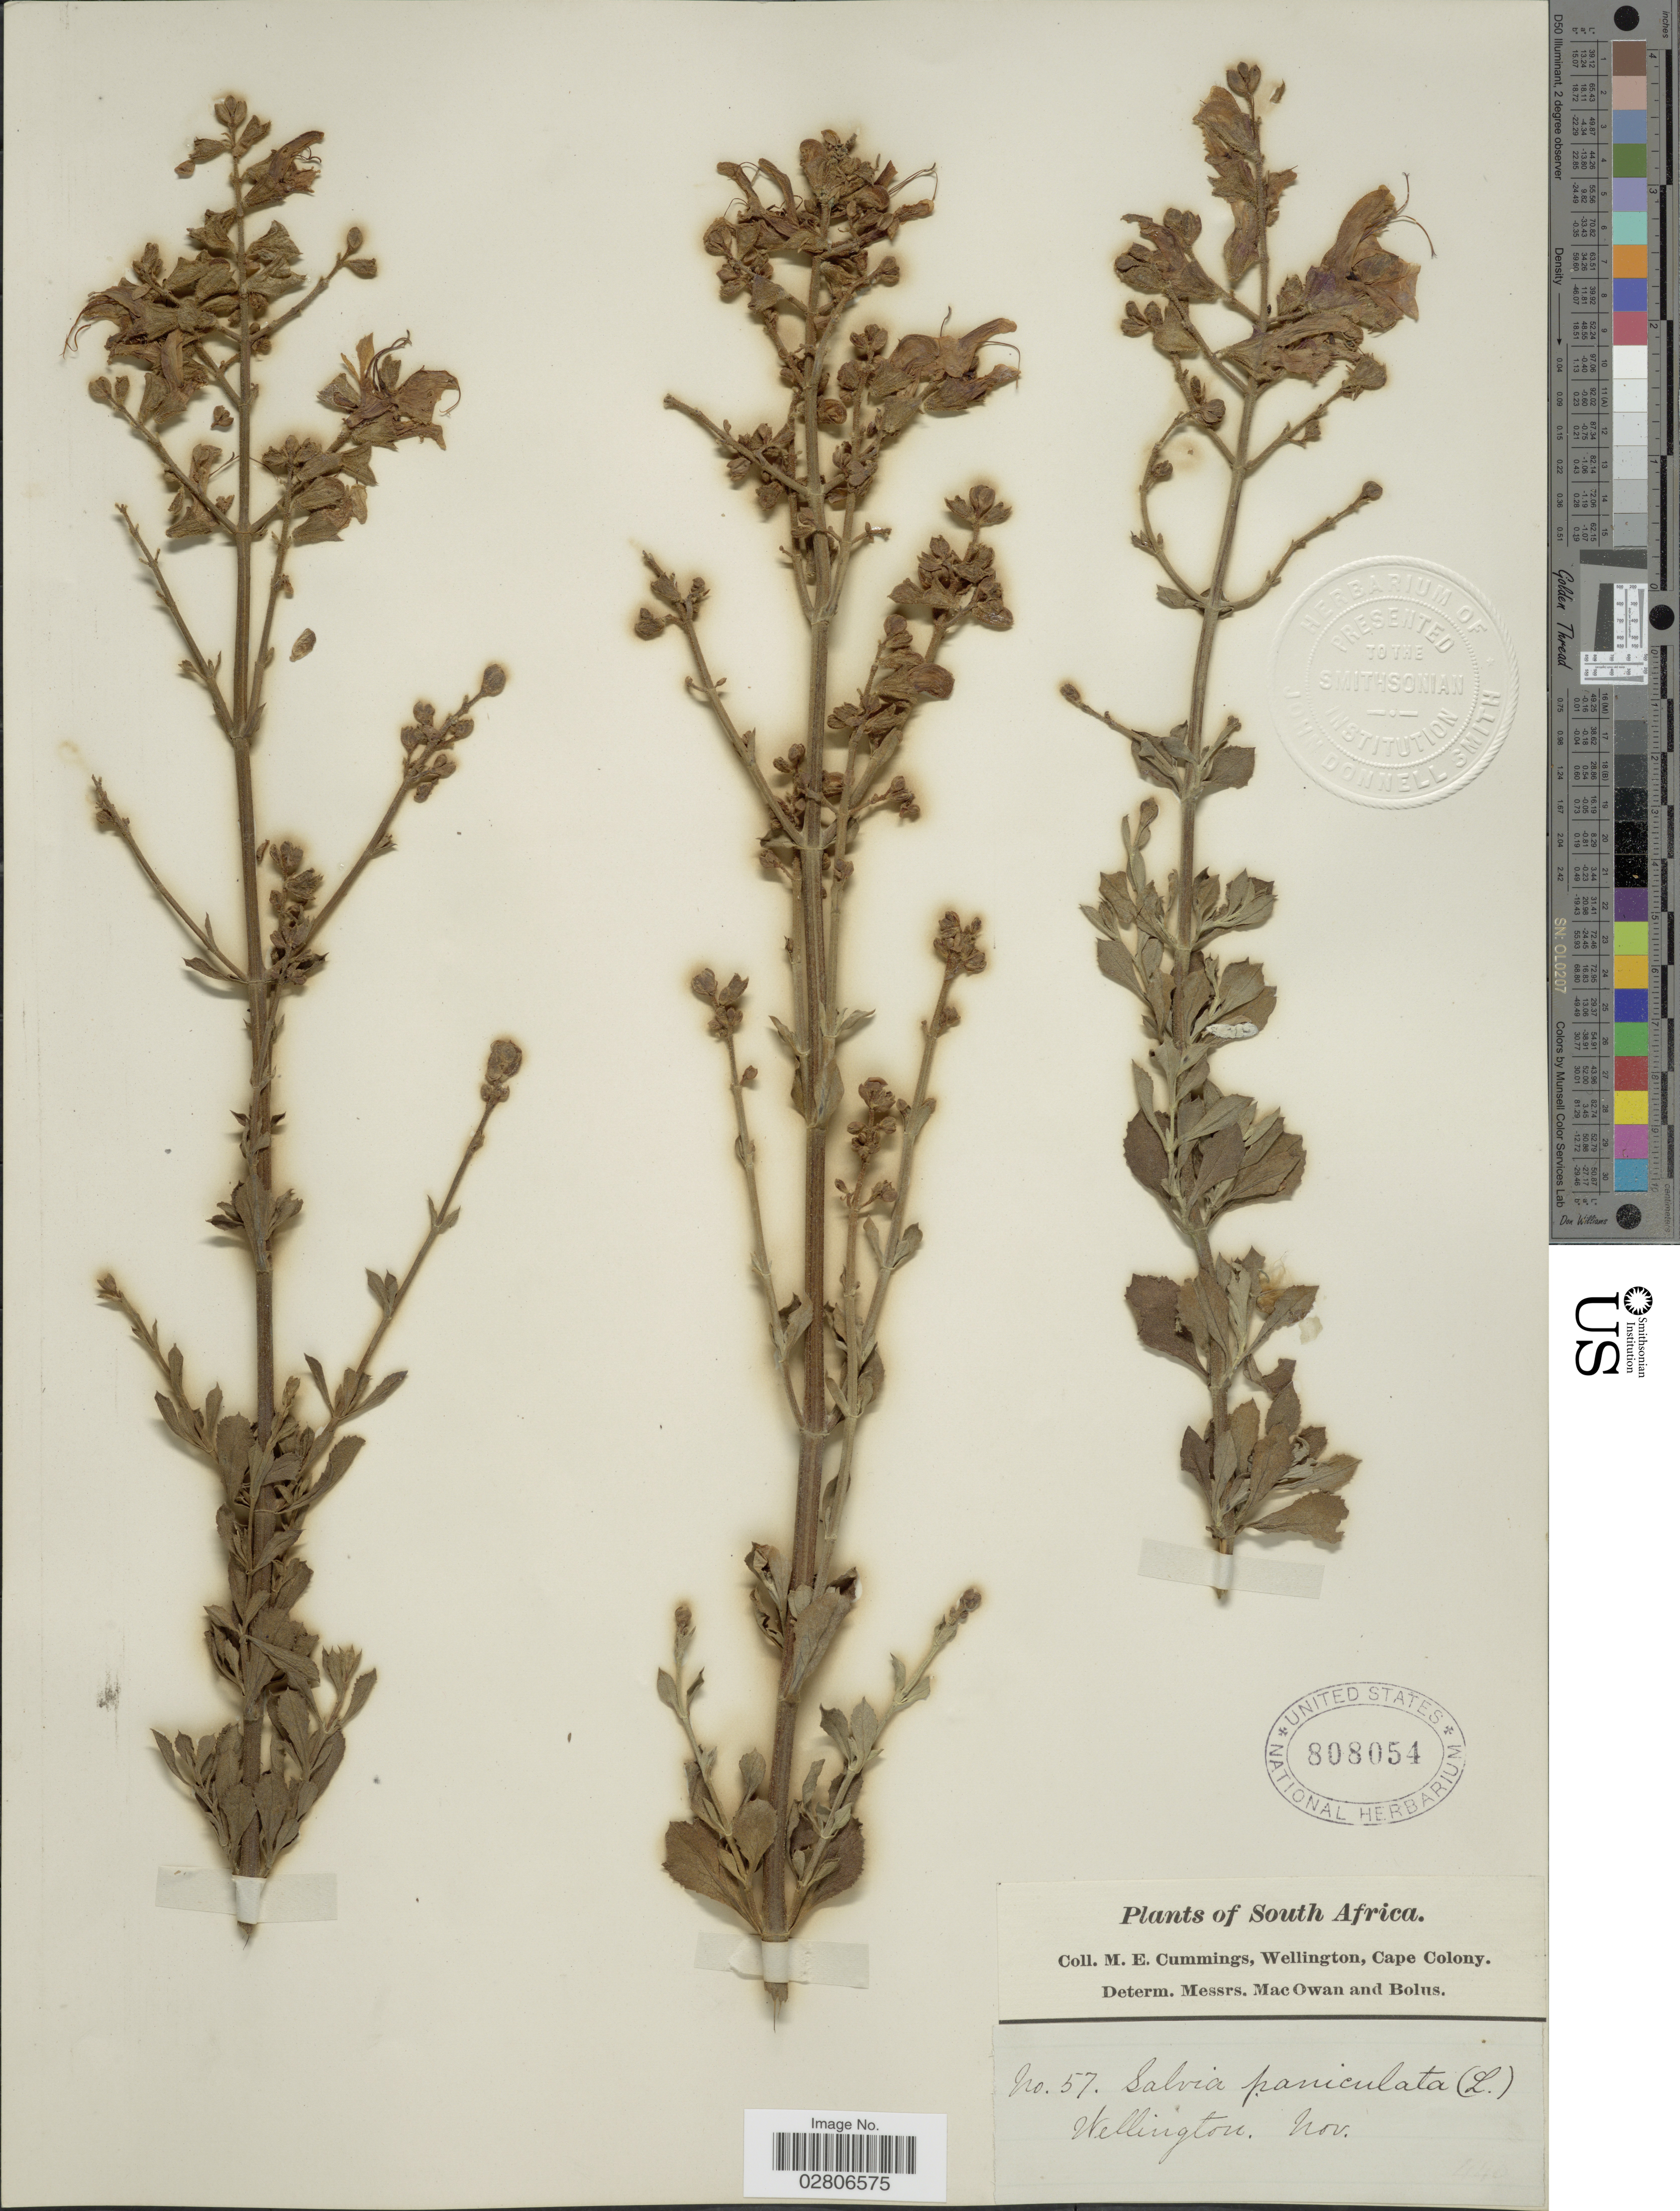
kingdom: Plantae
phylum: Tracheophyta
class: Magnoliopsida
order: Lamiales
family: Lamiaceae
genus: Salvia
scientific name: Salvia chamelaeagnea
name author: Berg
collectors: M. E. Cummings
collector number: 57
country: South Africa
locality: Wellington.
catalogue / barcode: US 808054